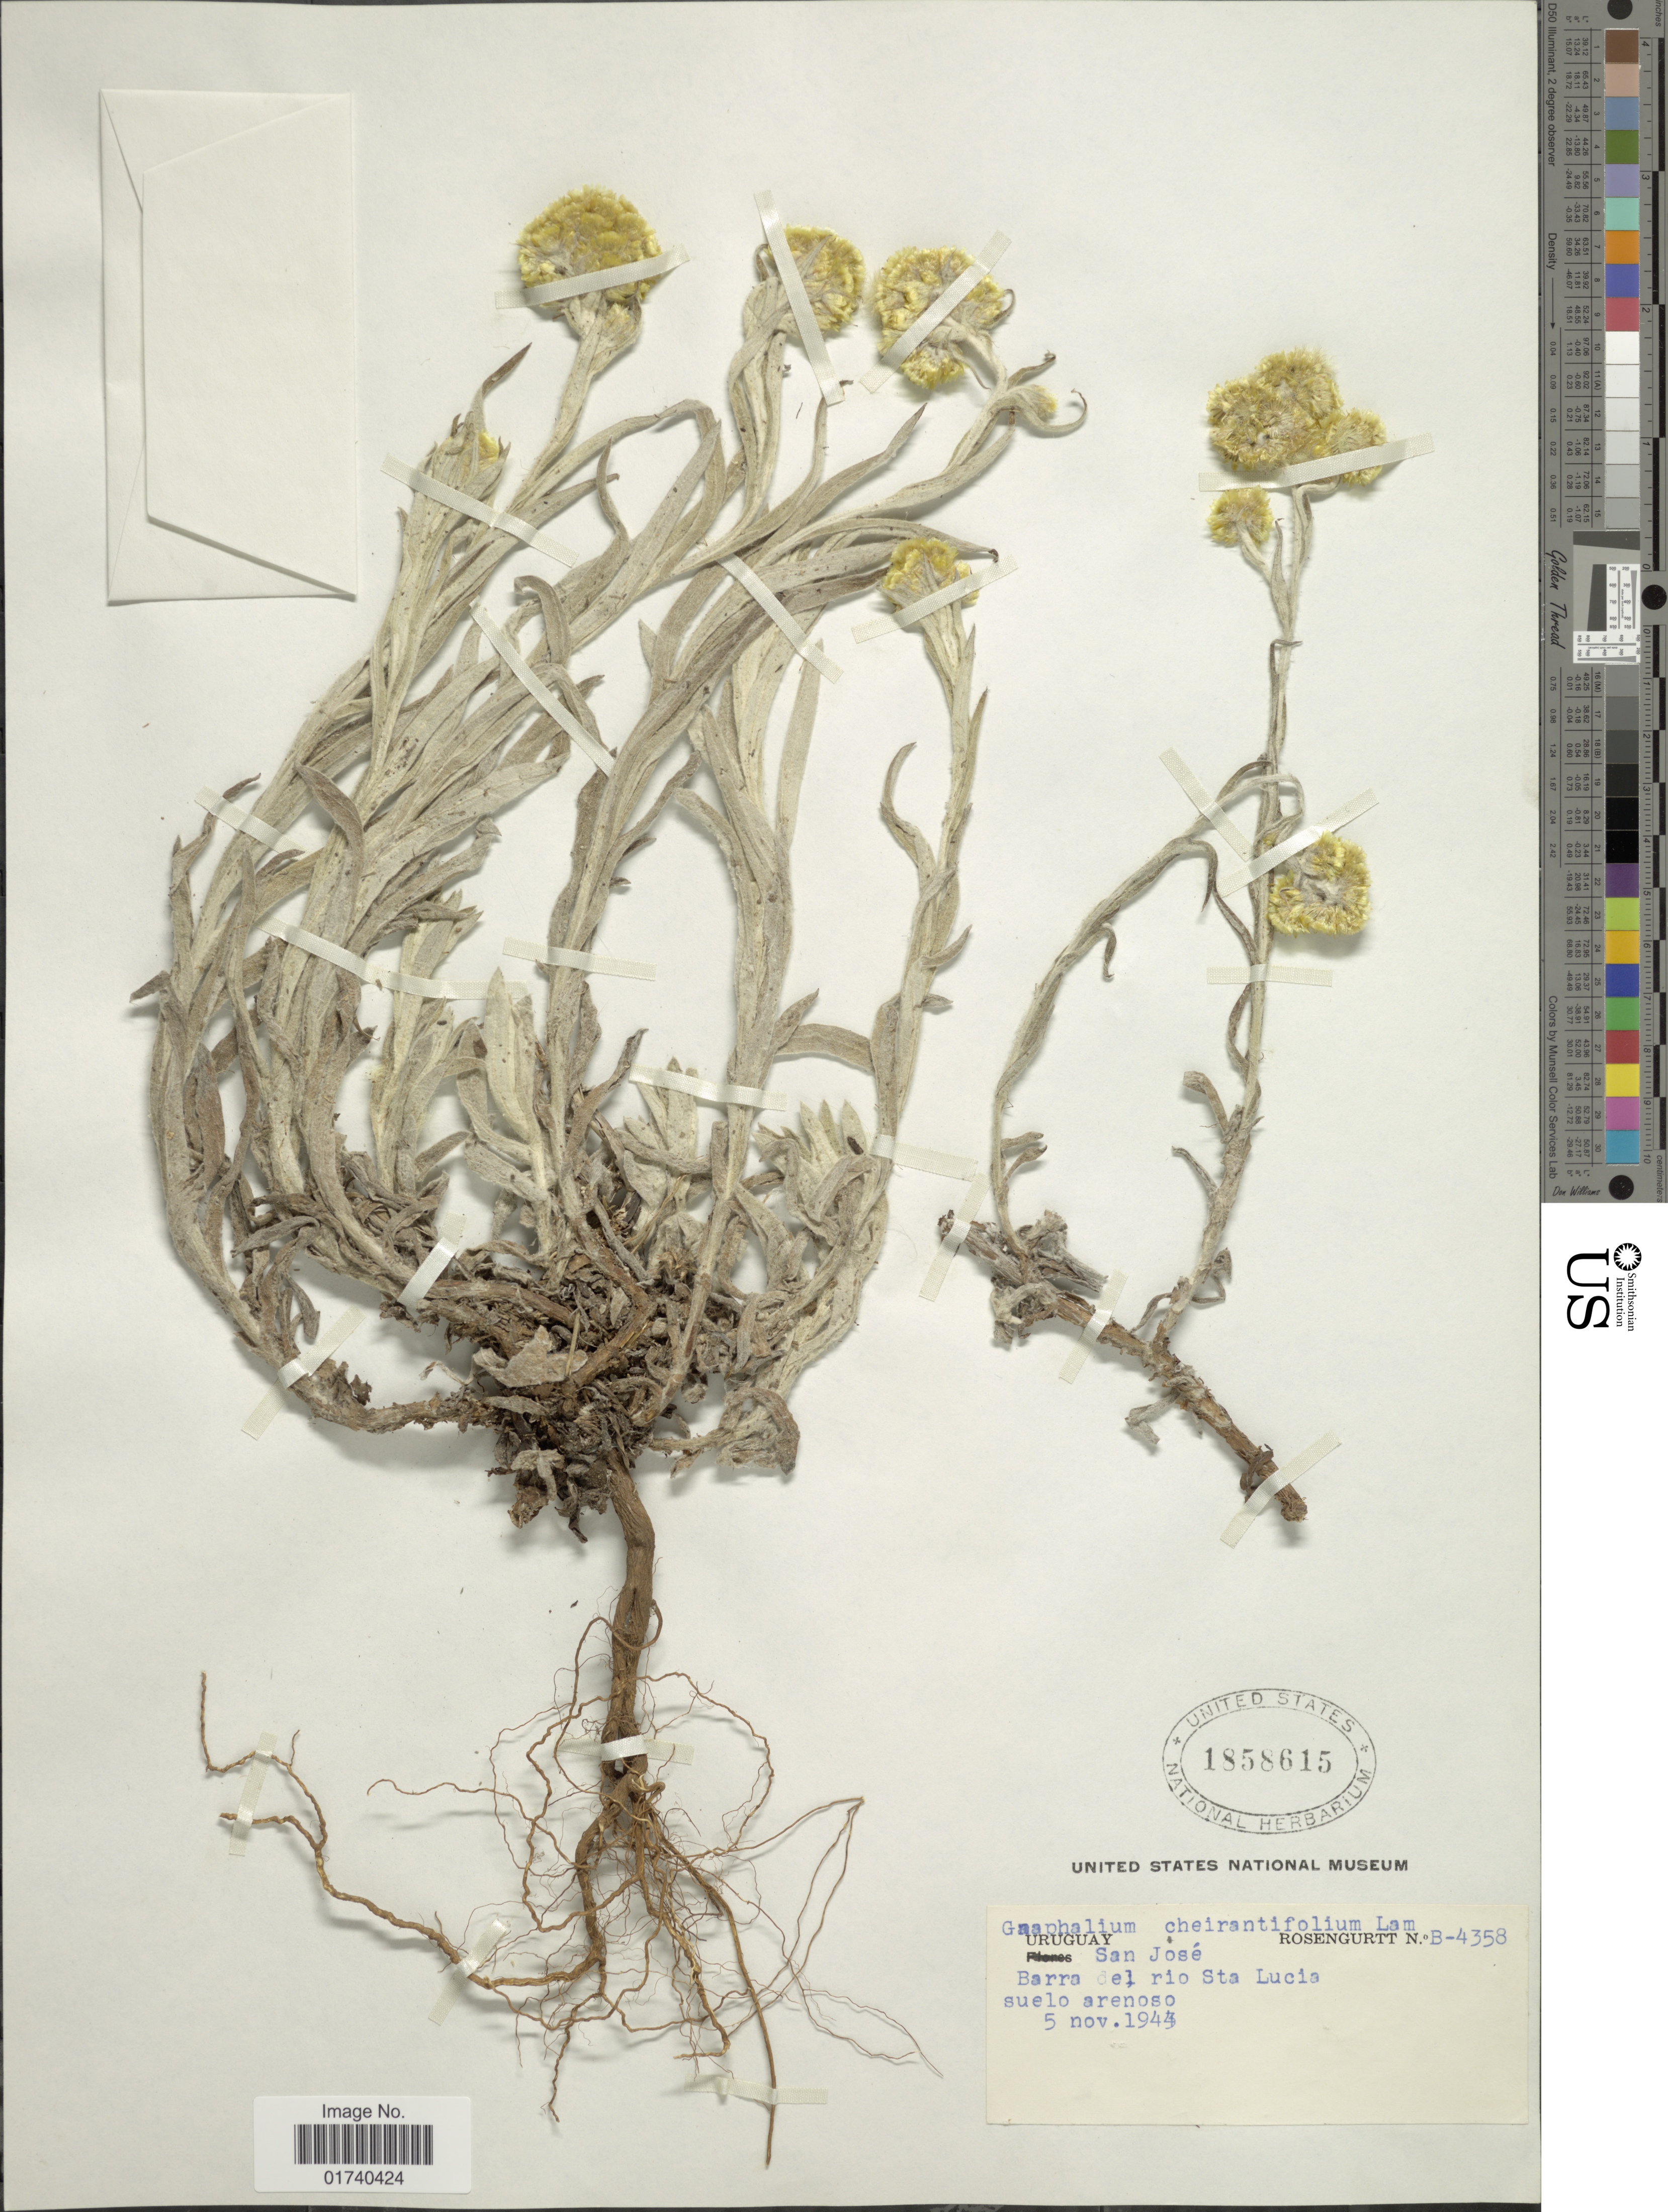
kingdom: Plantae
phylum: Tracheophyta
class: Magnoliopsida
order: Asterales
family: Asteraceae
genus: Pseudognaphalium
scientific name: Pseudognaphalium cheiranthifolium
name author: (Lam.) Hilliard & B.L. Burtt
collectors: Rosengurtt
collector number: B - 4358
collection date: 1943-11-05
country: Uruguay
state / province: San Jose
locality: San Jose, Barra del rio Sta Lucia, Suelo arenoso.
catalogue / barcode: US 1858615